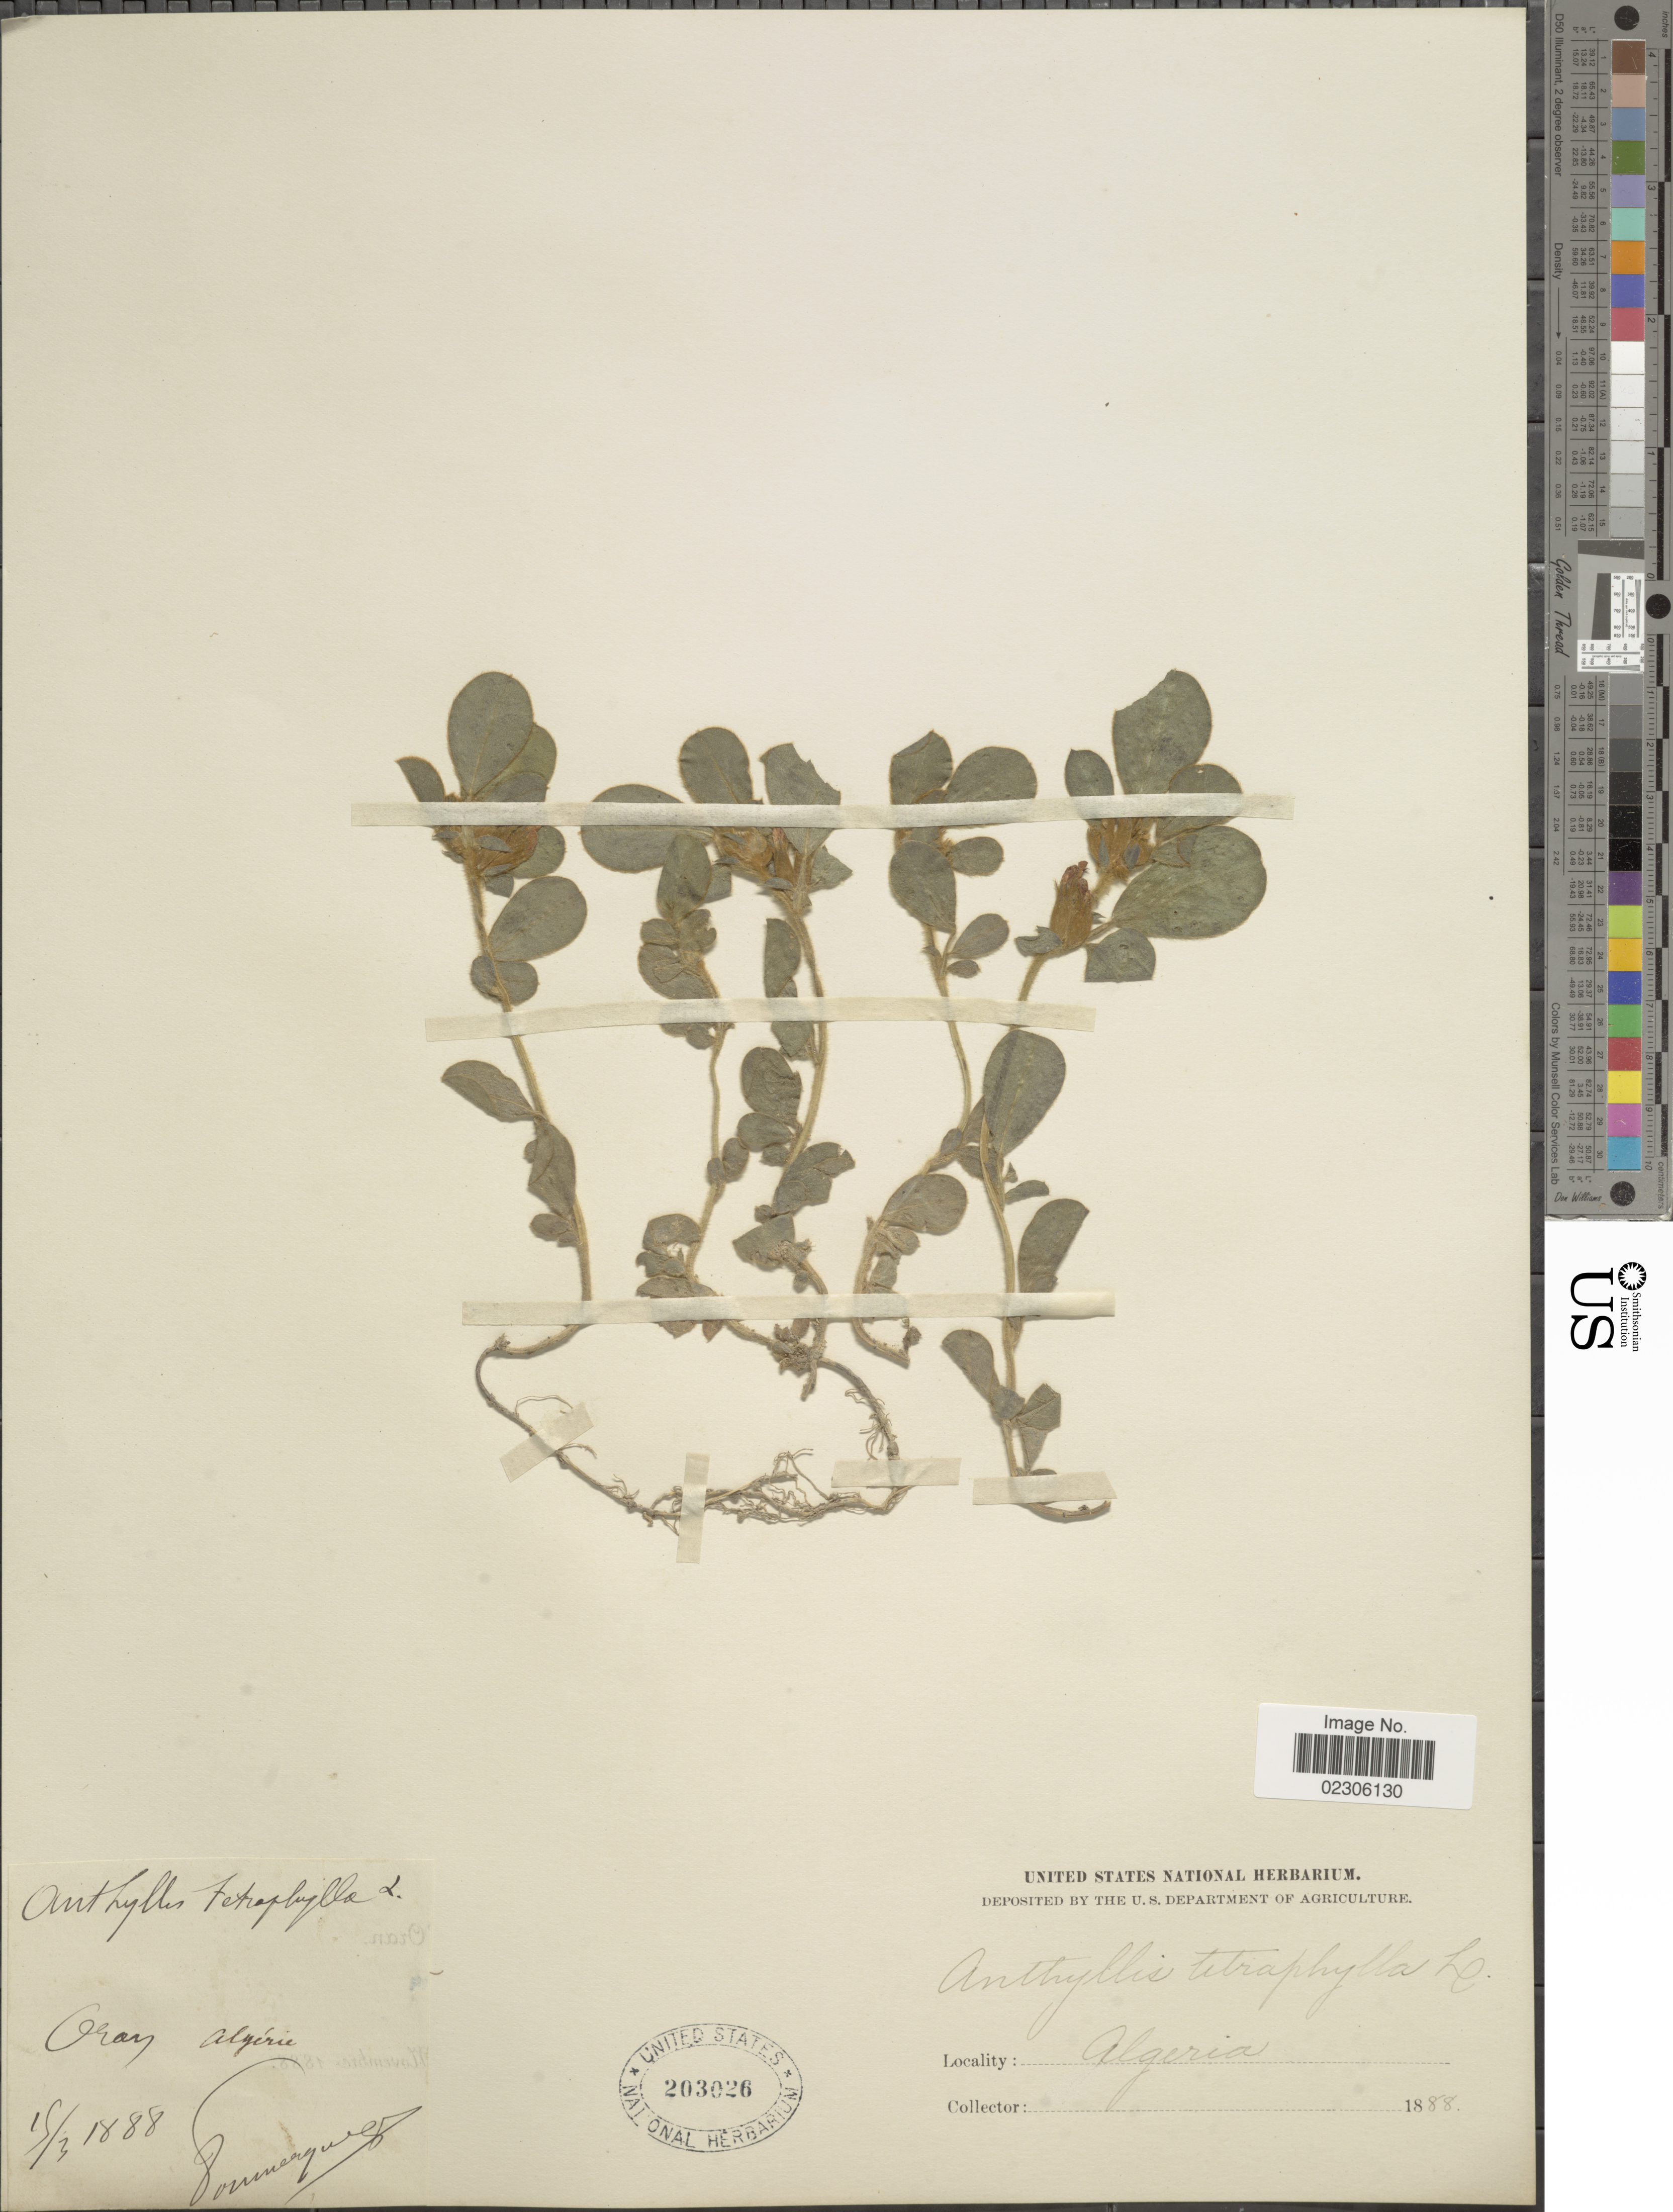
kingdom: Plantae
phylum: Tracheophyta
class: Magnoliopsida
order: Fabales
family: Fabaceae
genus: Anthyllis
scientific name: Anthyllis tetraphylla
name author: L.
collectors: -. Bourgeau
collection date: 1888-03-19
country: Algeria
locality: Cray, Algerie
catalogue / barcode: US 203026